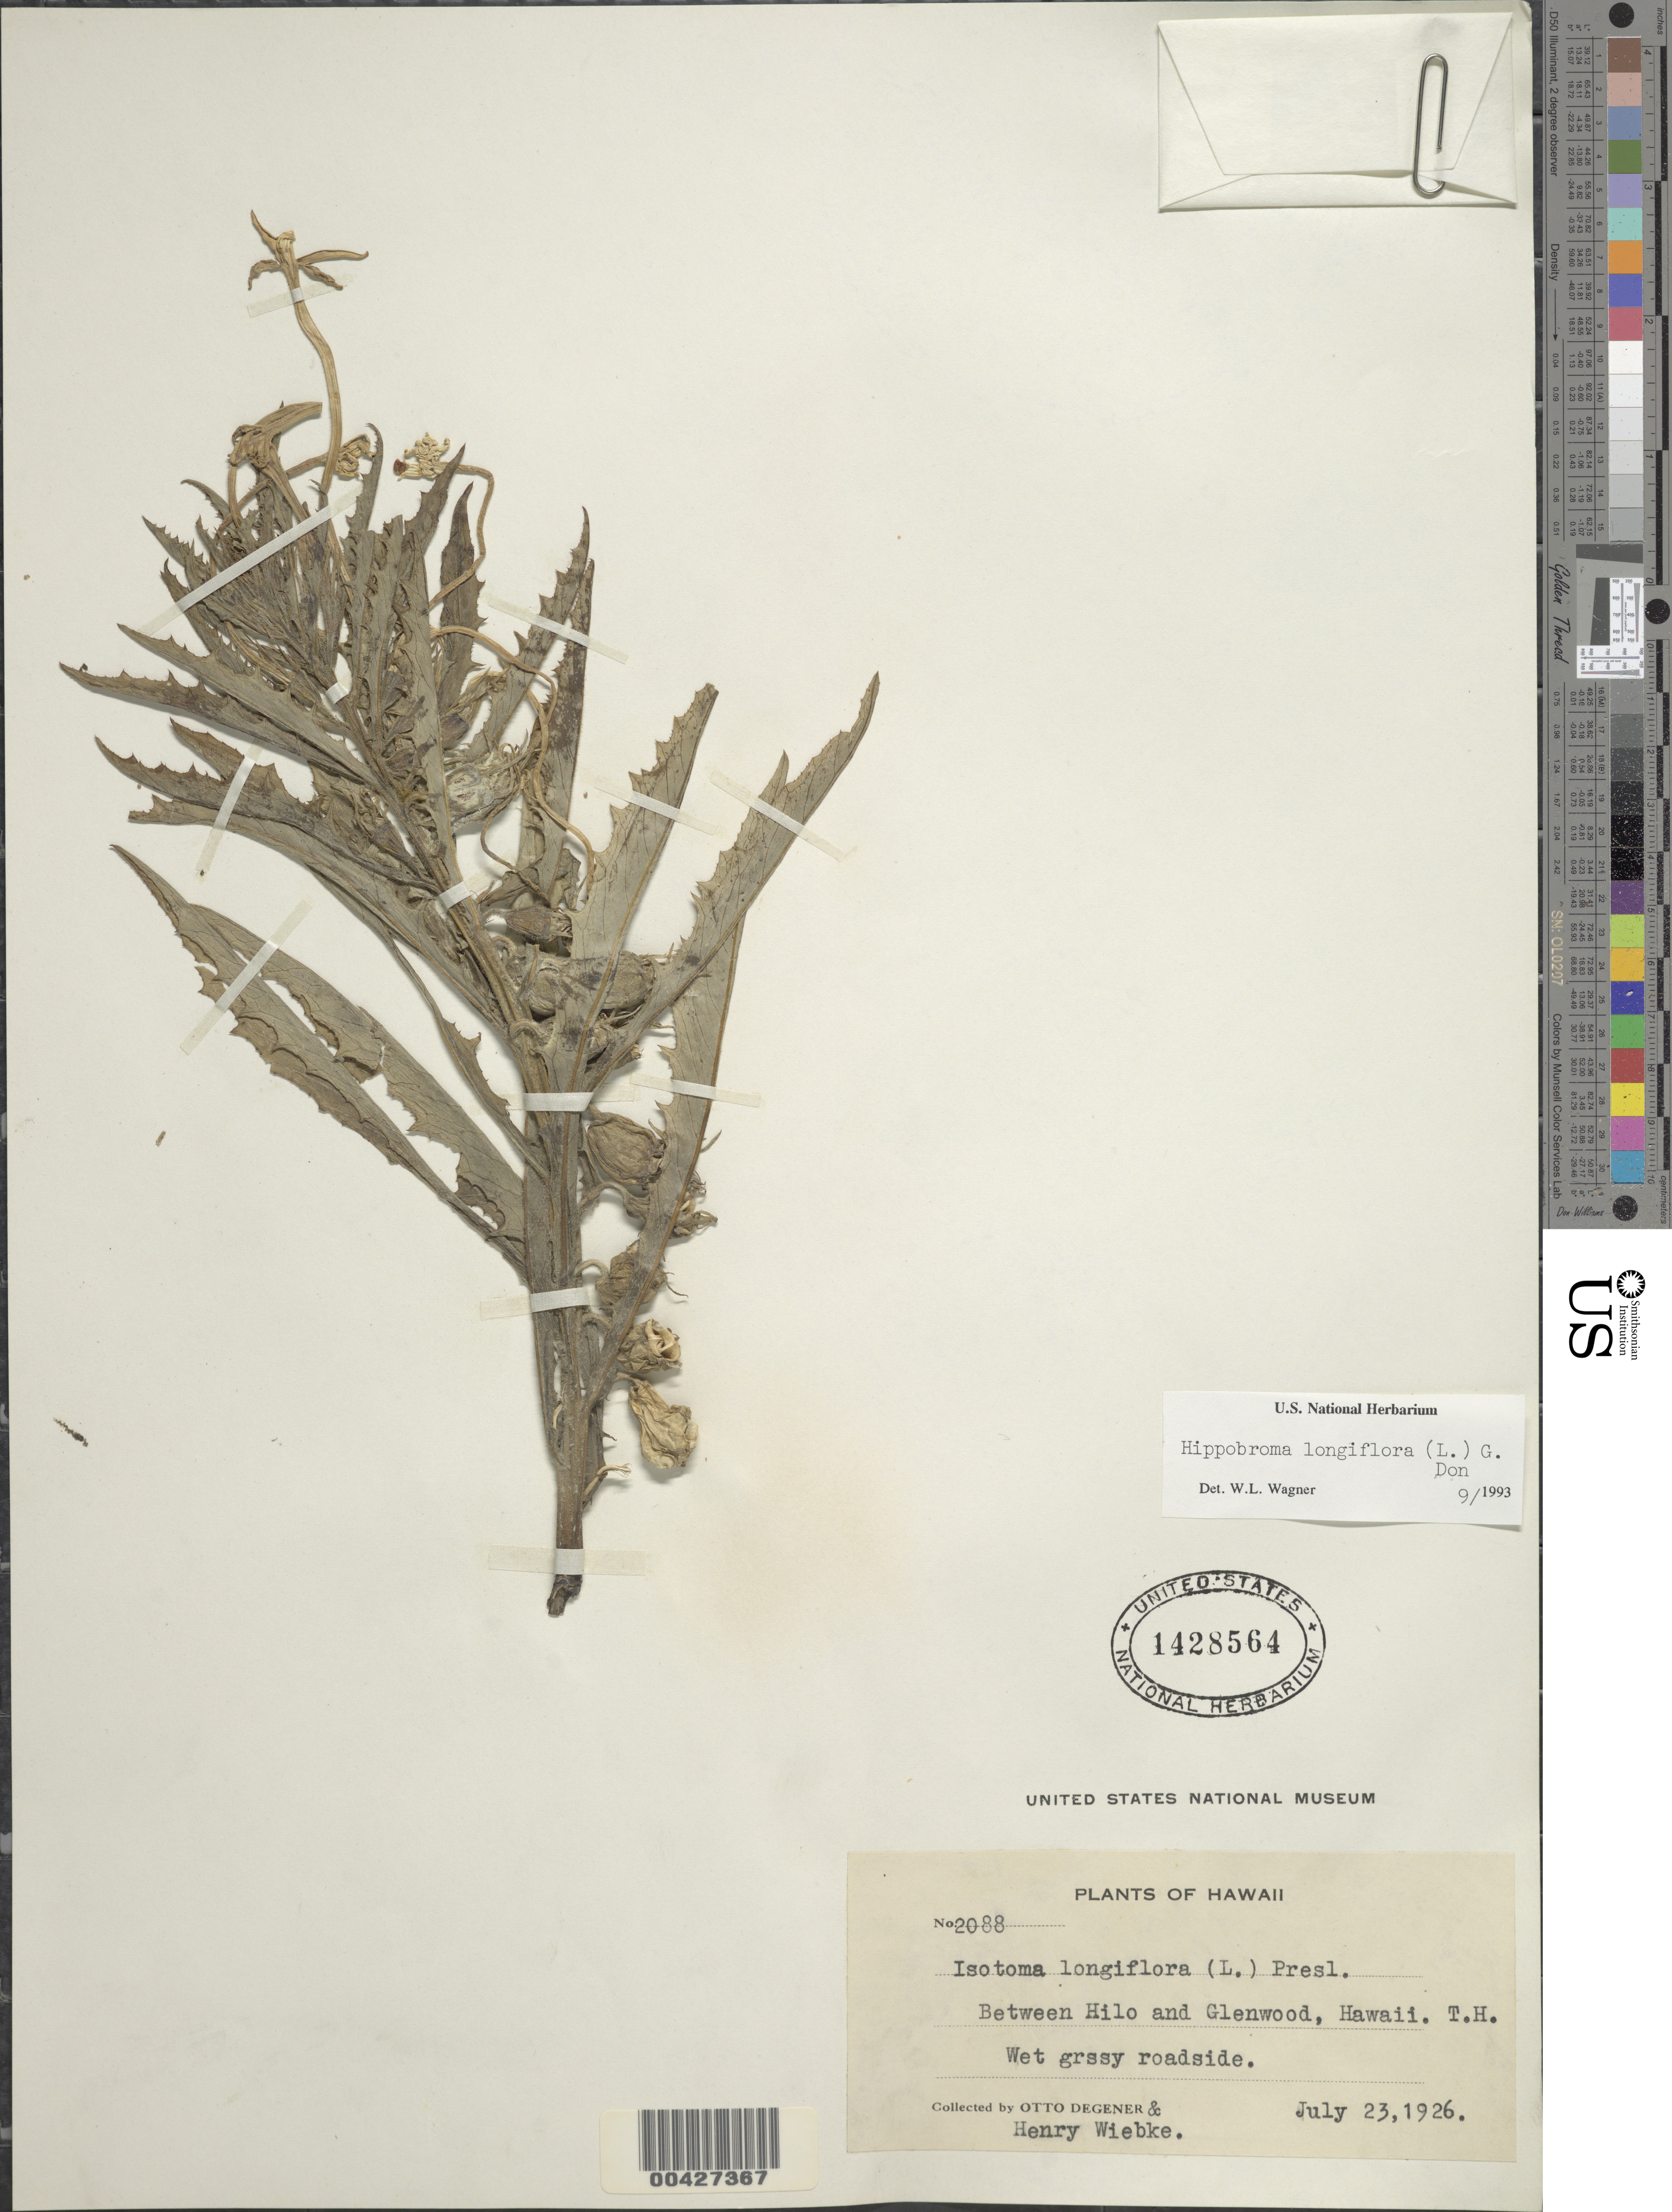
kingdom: Plantae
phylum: Tracheophyta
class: Magnoliopsida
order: Asterales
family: Campanulaceae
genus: Hippobroma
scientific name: Hippobroma longiflora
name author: (L.) G. Don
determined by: Wagner, W. L., (BOT), Smithsonian Institution - National Museum of Natural History (UNITED STATES)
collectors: O. Degener & H. Wiebke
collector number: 2088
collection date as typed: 23 Jul 1926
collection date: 1926-07-23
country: United States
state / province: Hawaii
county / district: Hawaii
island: Hawaii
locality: Between Hilo and Glenwood.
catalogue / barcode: US 1428564